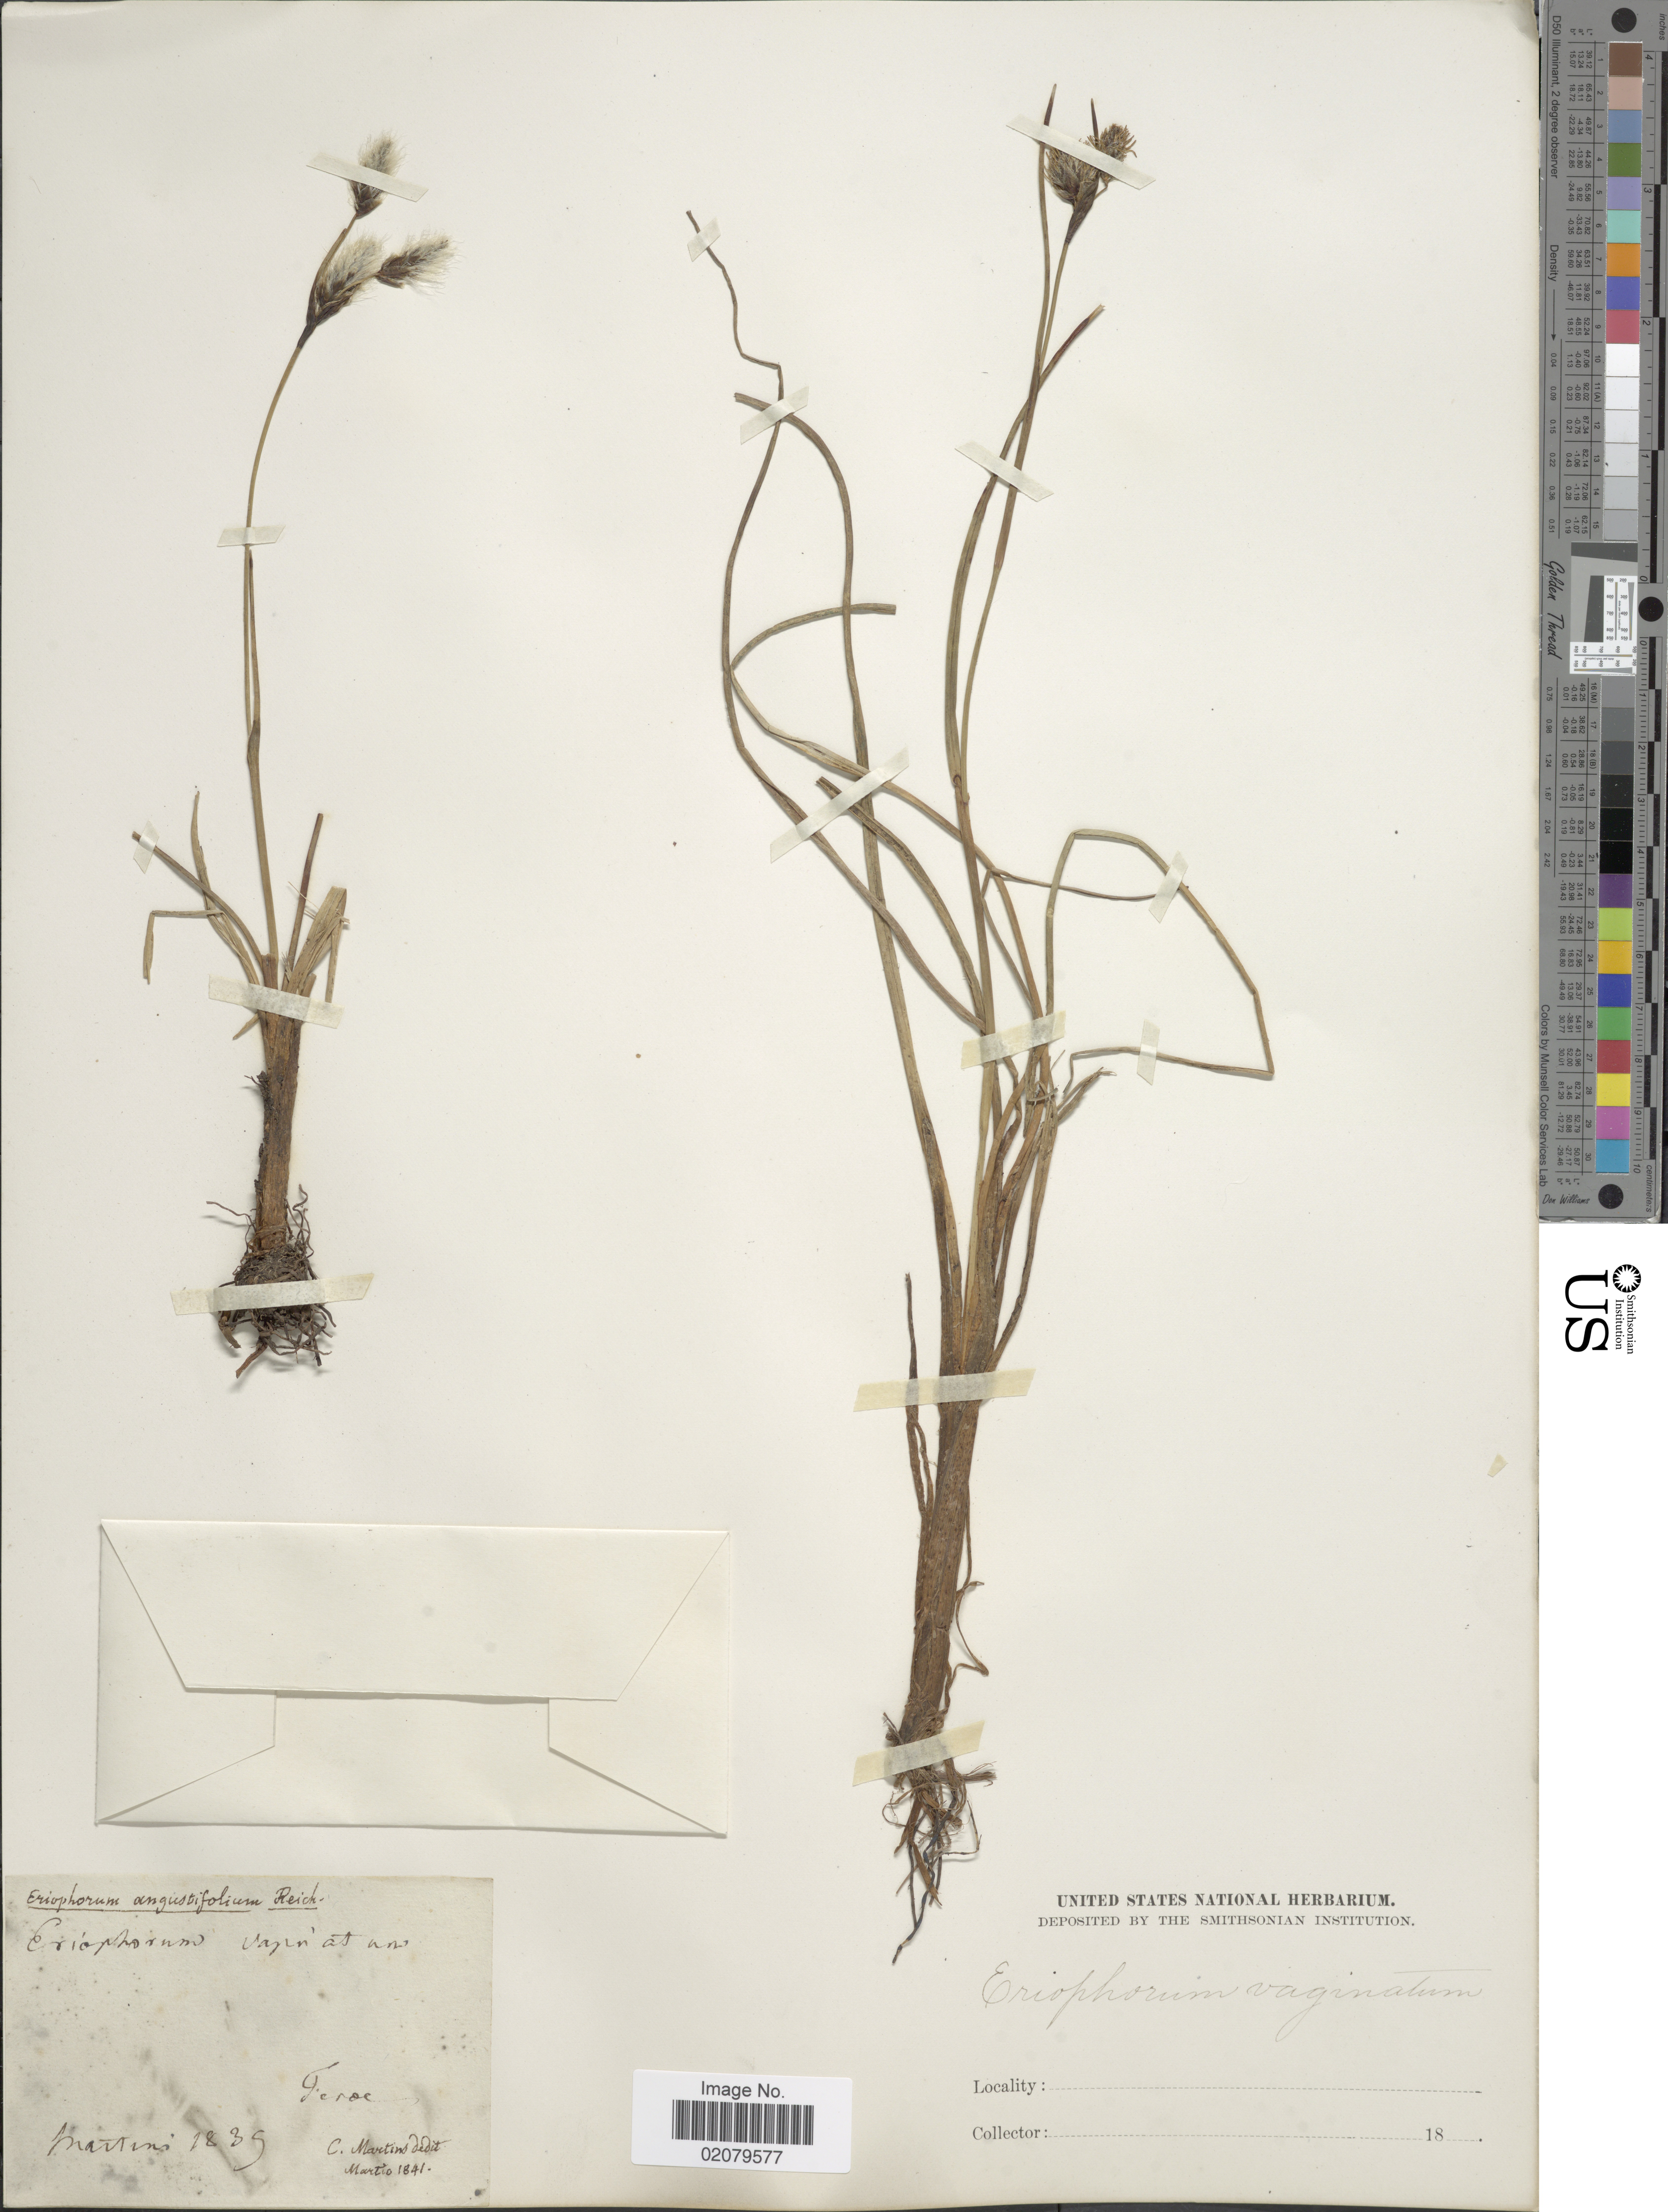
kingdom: Plantae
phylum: Tracheophyta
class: Liliopsida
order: Poales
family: Cyperaceae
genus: Eriophorum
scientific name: Eriophorum vaginatum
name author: L.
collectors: -. Martins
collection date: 1839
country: Faroe Islands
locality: Faroe